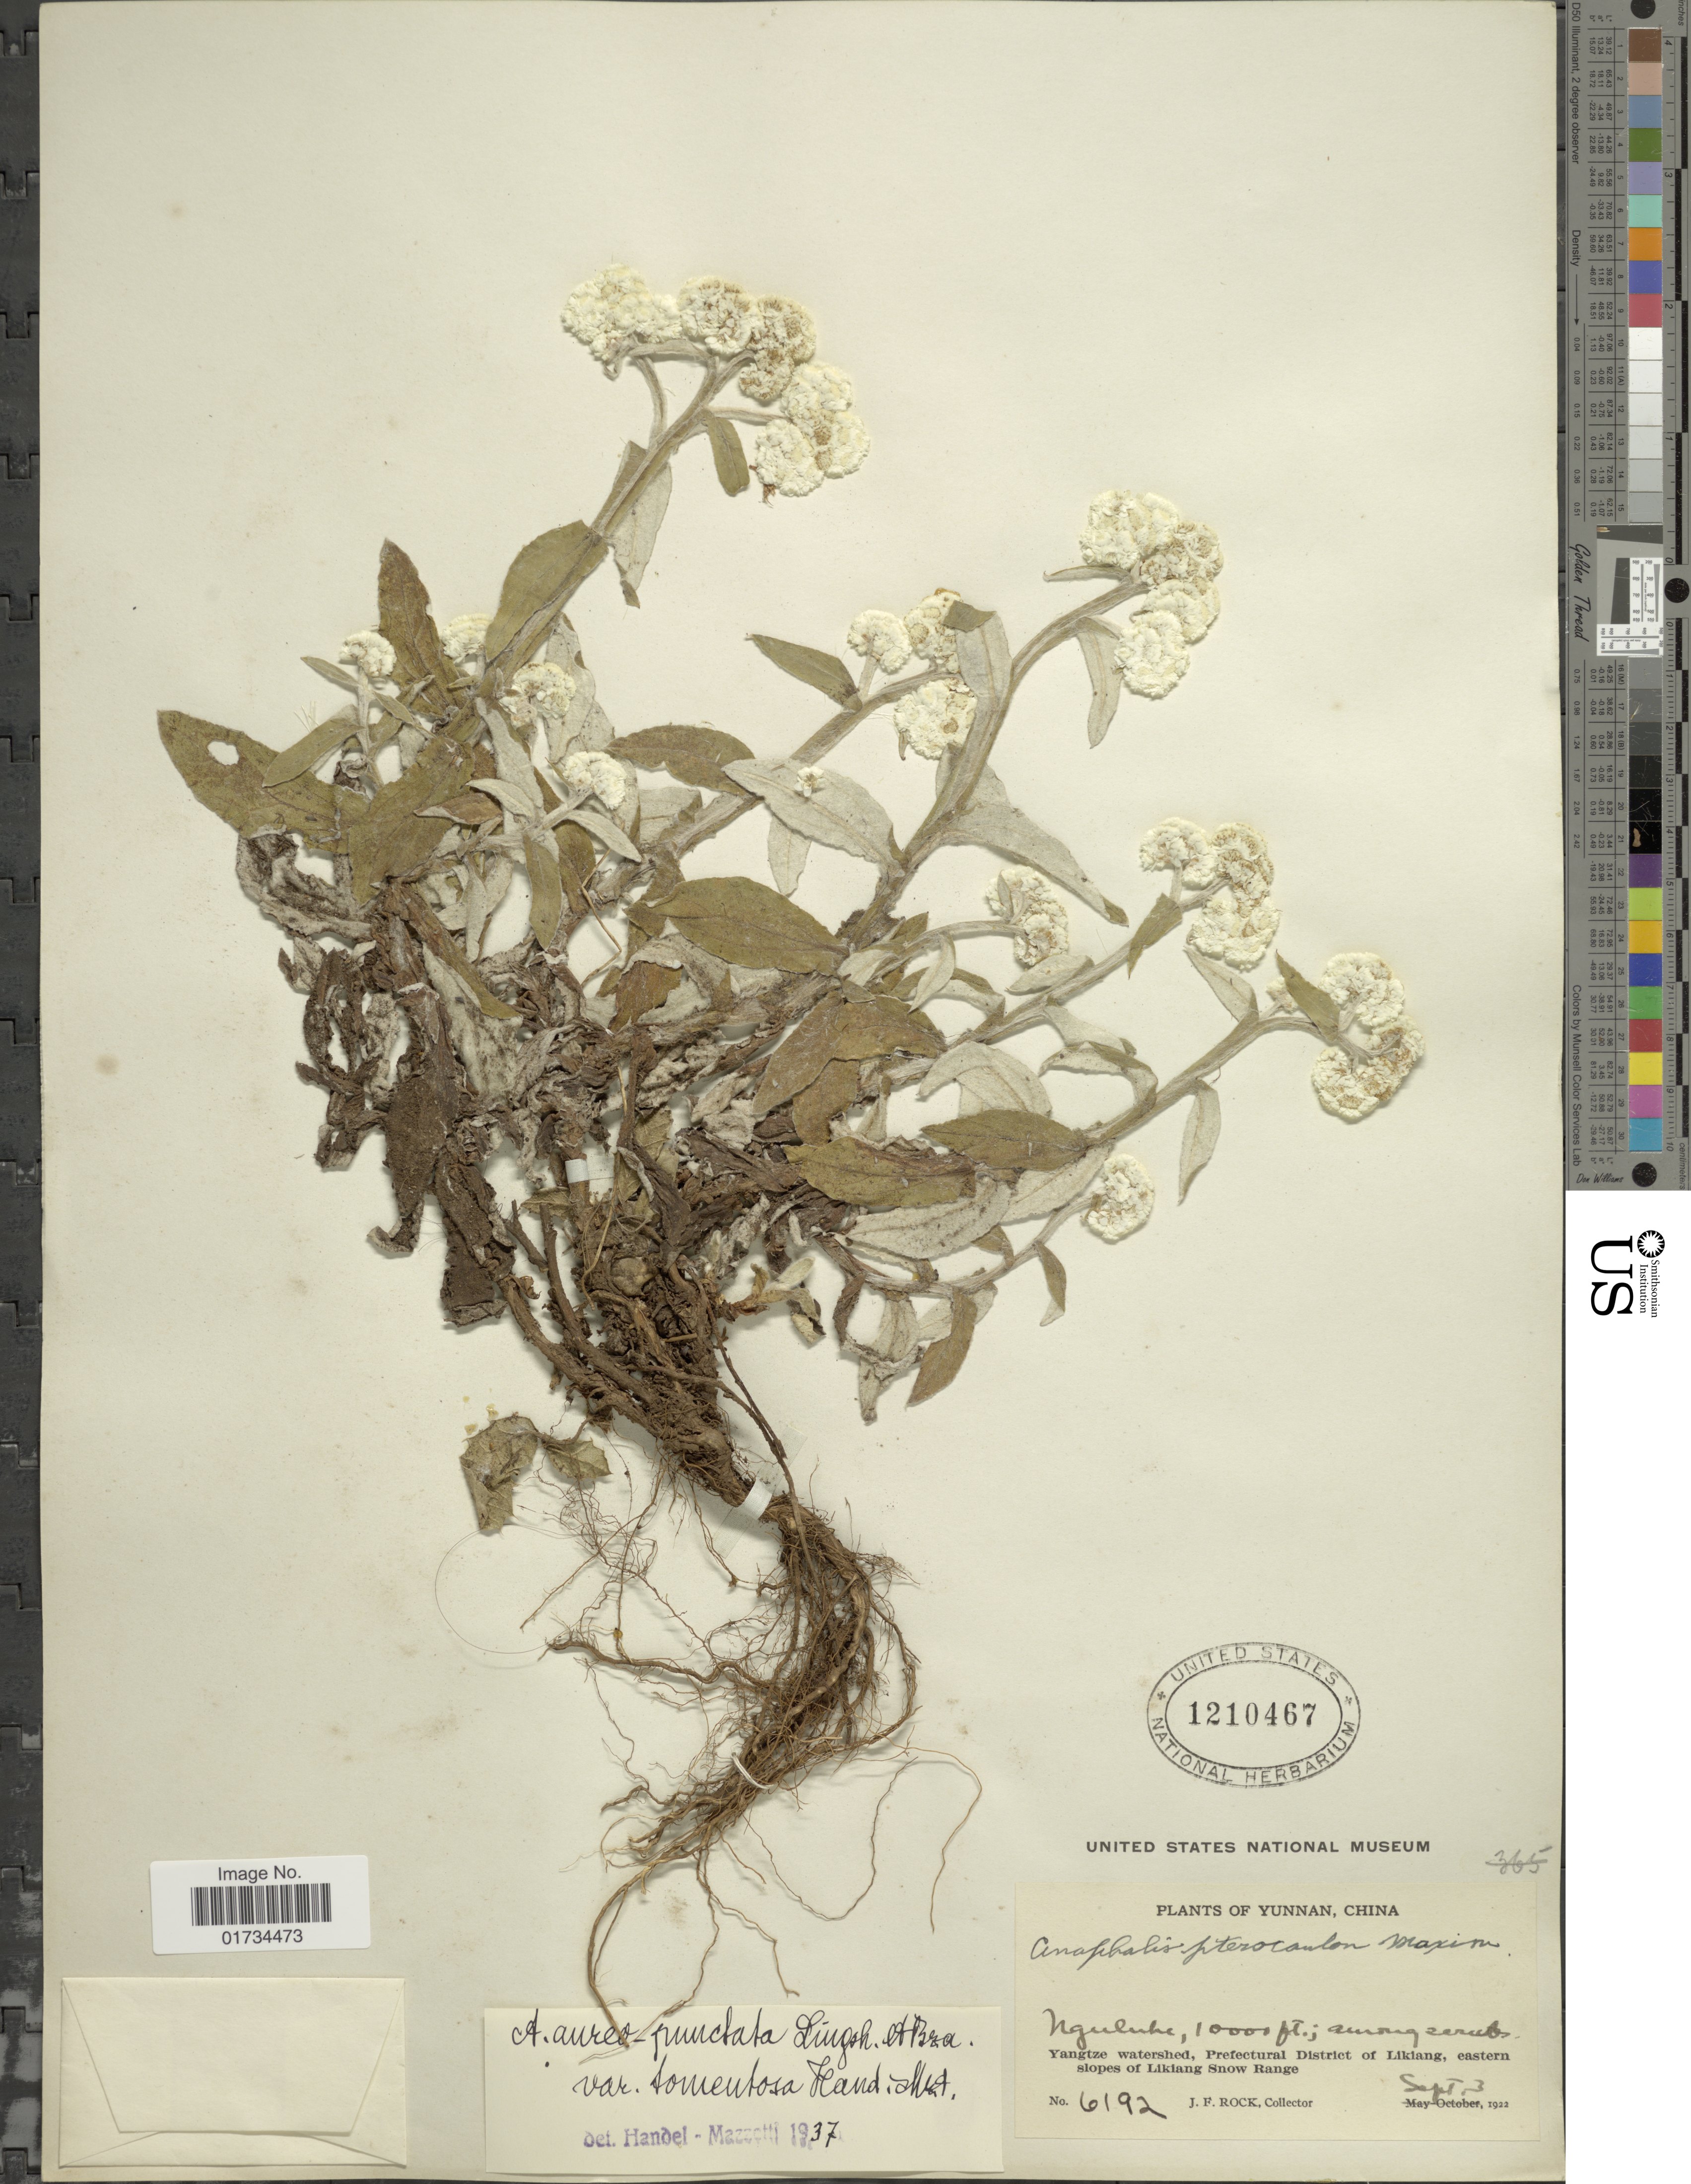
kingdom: Plantae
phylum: Tracheophyta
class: Magnoliopsida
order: Asterales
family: Asteraceae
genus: Anaphalis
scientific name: Anaphalis aureopunctata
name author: Lingelsh. & Borza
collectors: J. Rock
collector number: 6192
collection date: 1922-09-03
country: China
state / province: Yunnan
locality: Yunnan, China. Nguluhe, Yangtze watershed, Prefectural District of Likiang, eastern slopes of Likiang Snow Range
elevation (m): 3048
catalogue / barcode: US 1210467